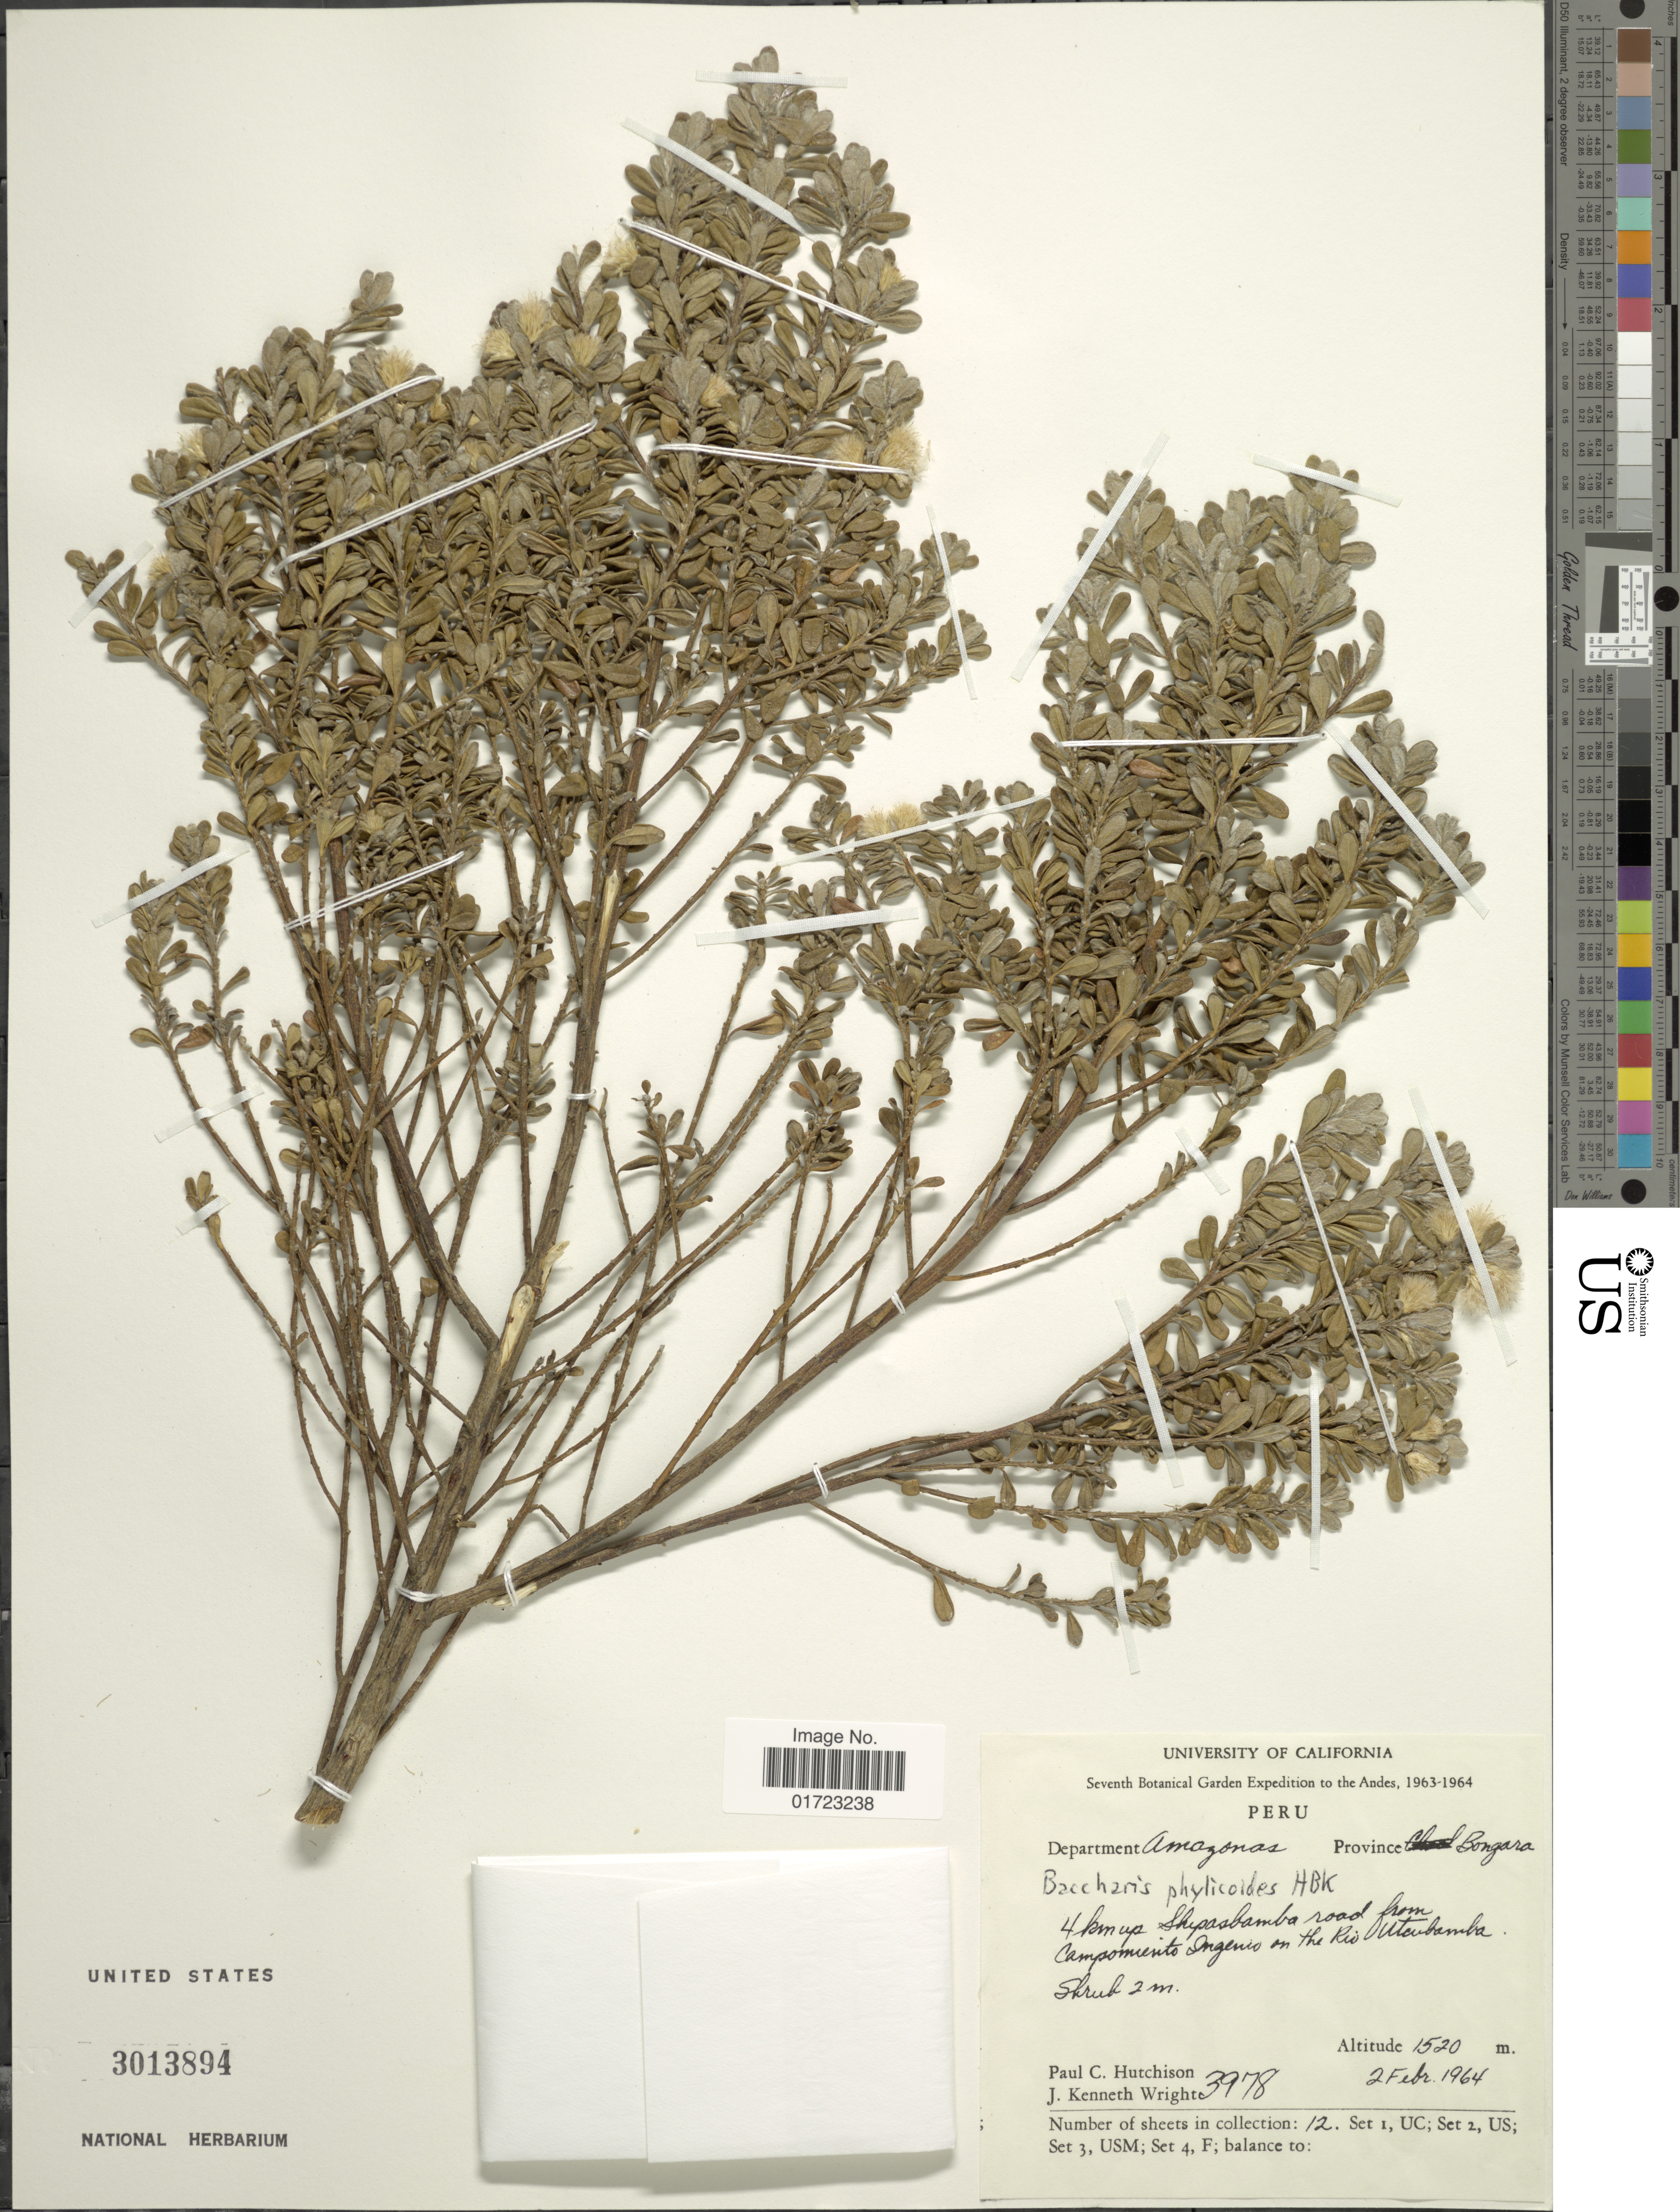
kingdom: Plantae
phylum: Tracheophyta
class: Magnoliopsida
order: Asterales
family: Asteraceae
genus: Baccharis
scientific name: Baccharis phylicoides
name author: Kunth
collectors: P. C. Hutchison & J. K. Wright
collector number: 3978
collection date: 1964-02-02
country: Peru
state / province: Amazonas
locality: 4 km. up Shipasbamba road from Campomiento Ingenio on the Río Utcubamba, Province Bongara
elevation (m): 1520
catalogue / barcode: US 3013894